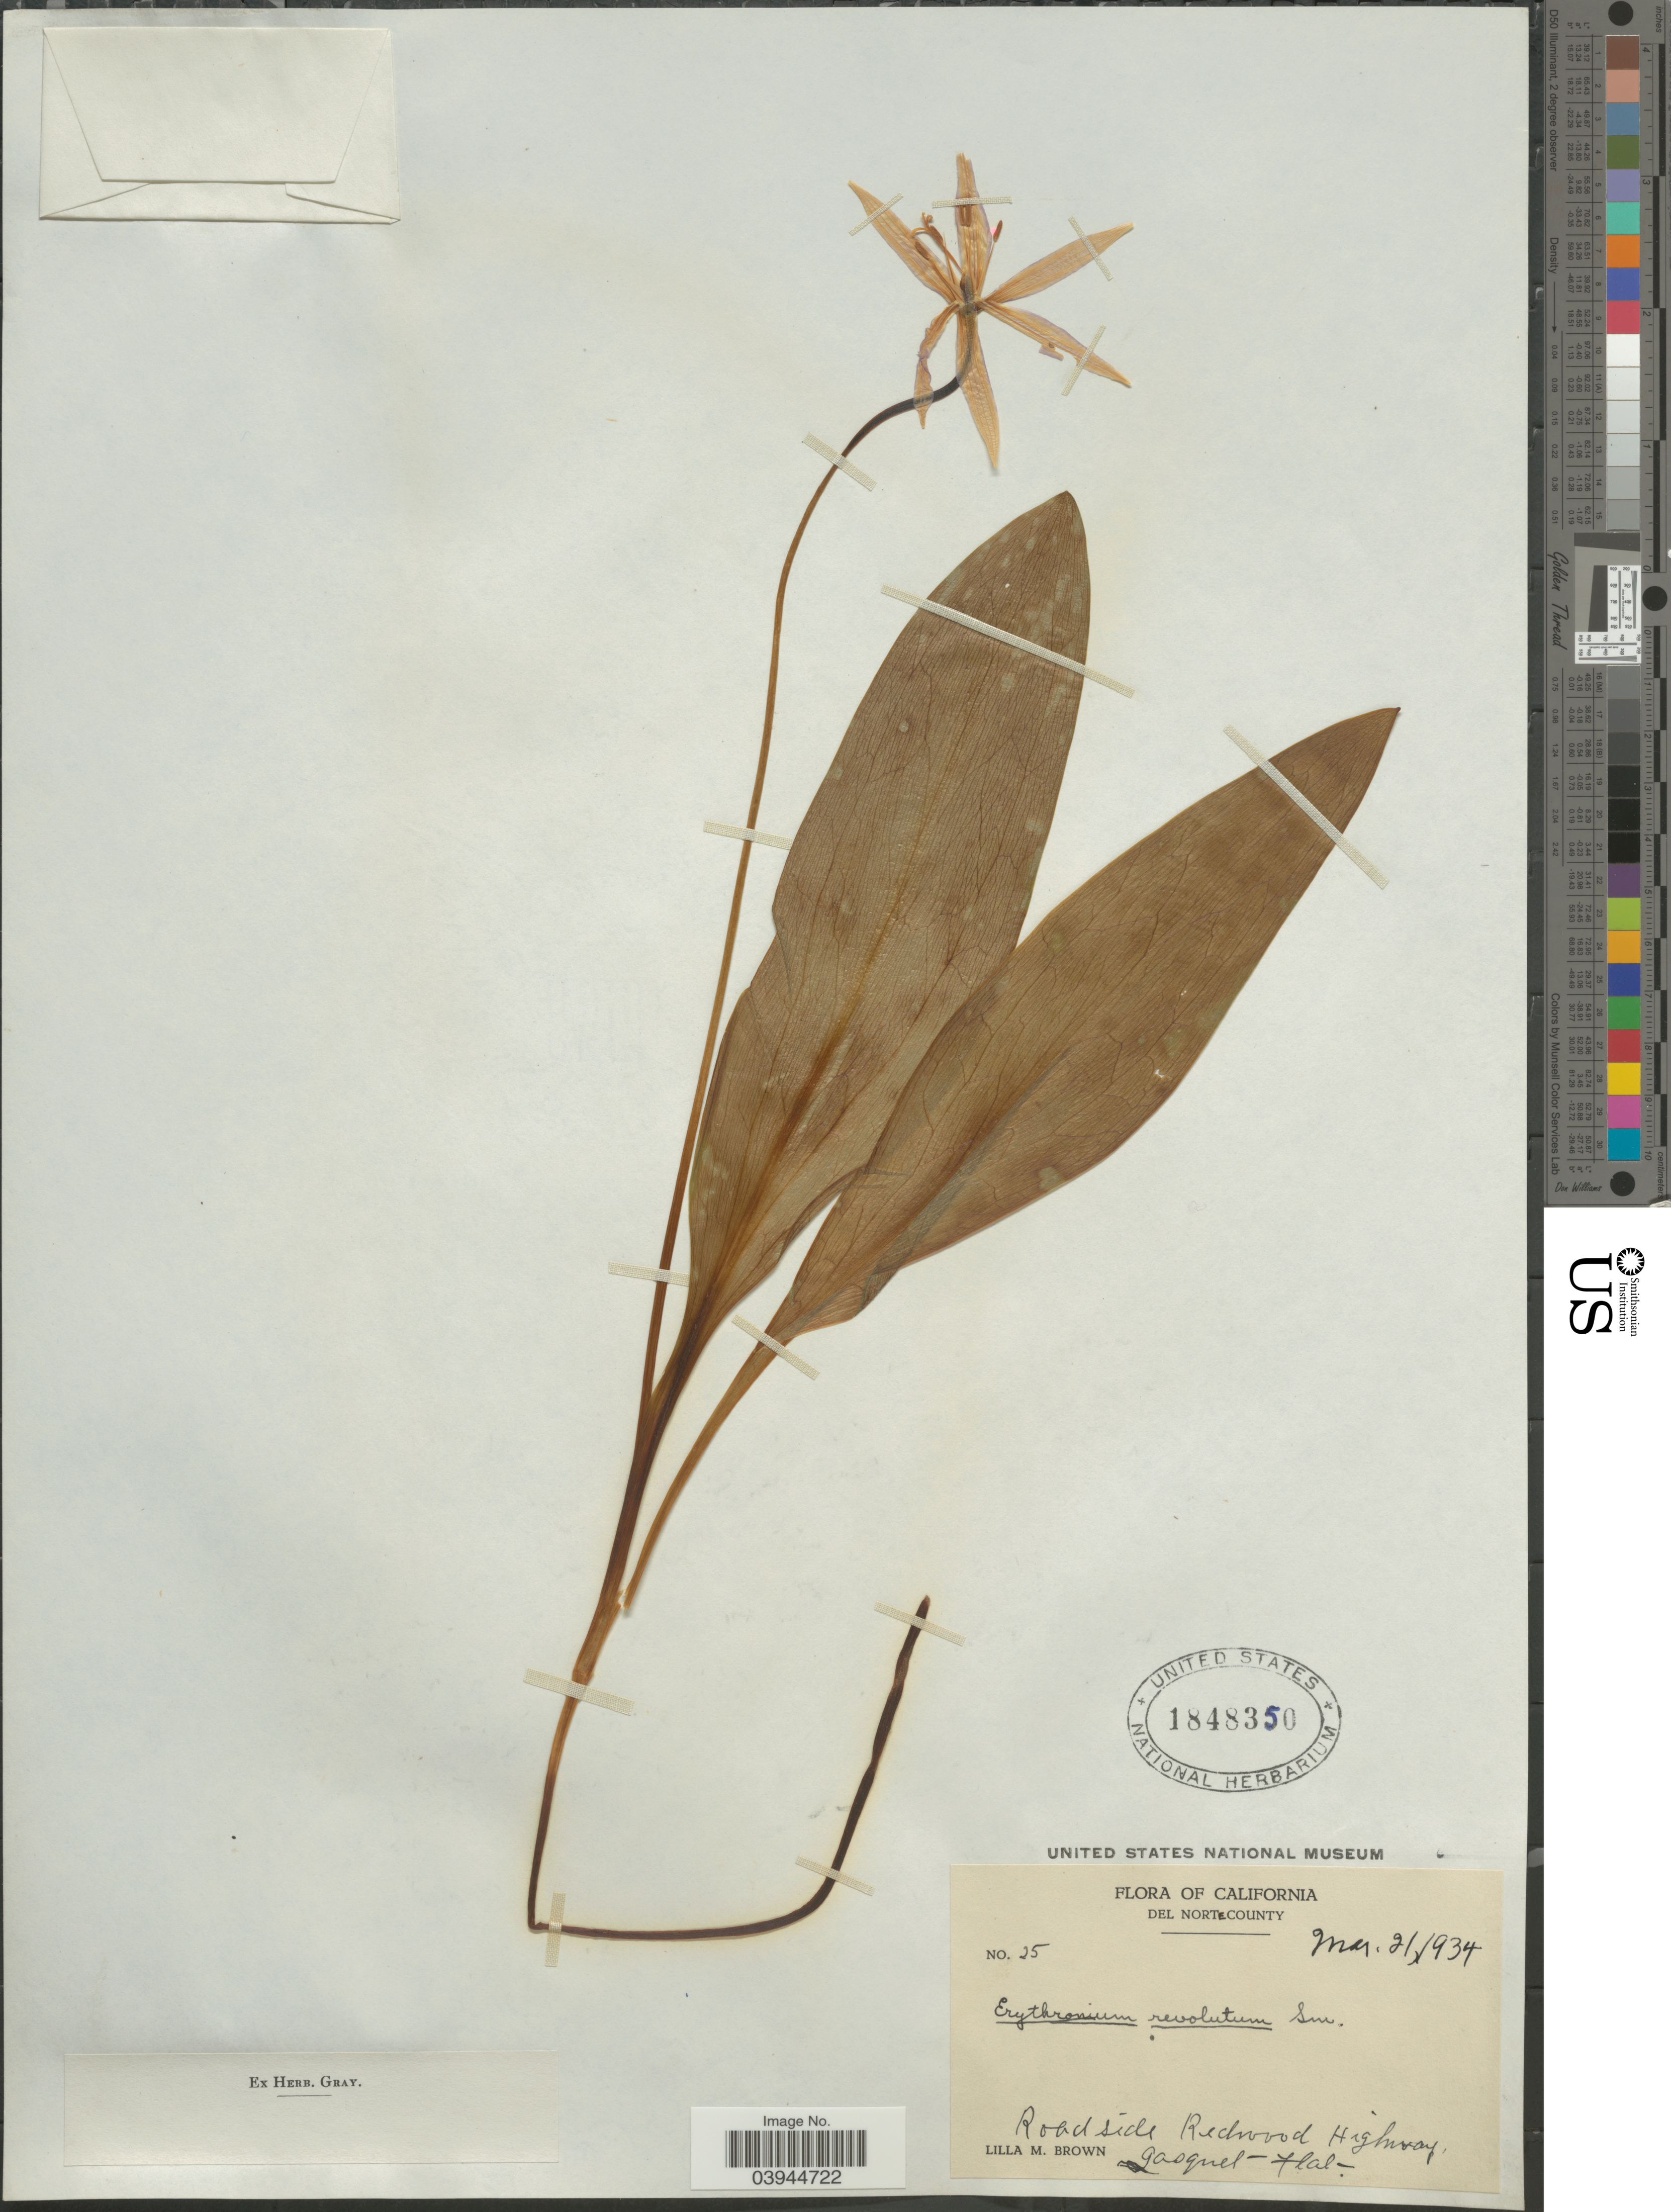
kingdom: Plantae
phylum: Tracheophyta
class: Liliopsida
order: Liliales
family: Liliaceae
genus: Erythronium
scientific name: Erythronium revolutum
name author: Sm.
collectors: L. M. Brown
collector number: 25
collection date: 1934-03-21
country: United States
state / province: California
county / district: Del Norte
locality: Del Norte County. Roadside Redwood Highway.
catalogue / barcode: US 1848350